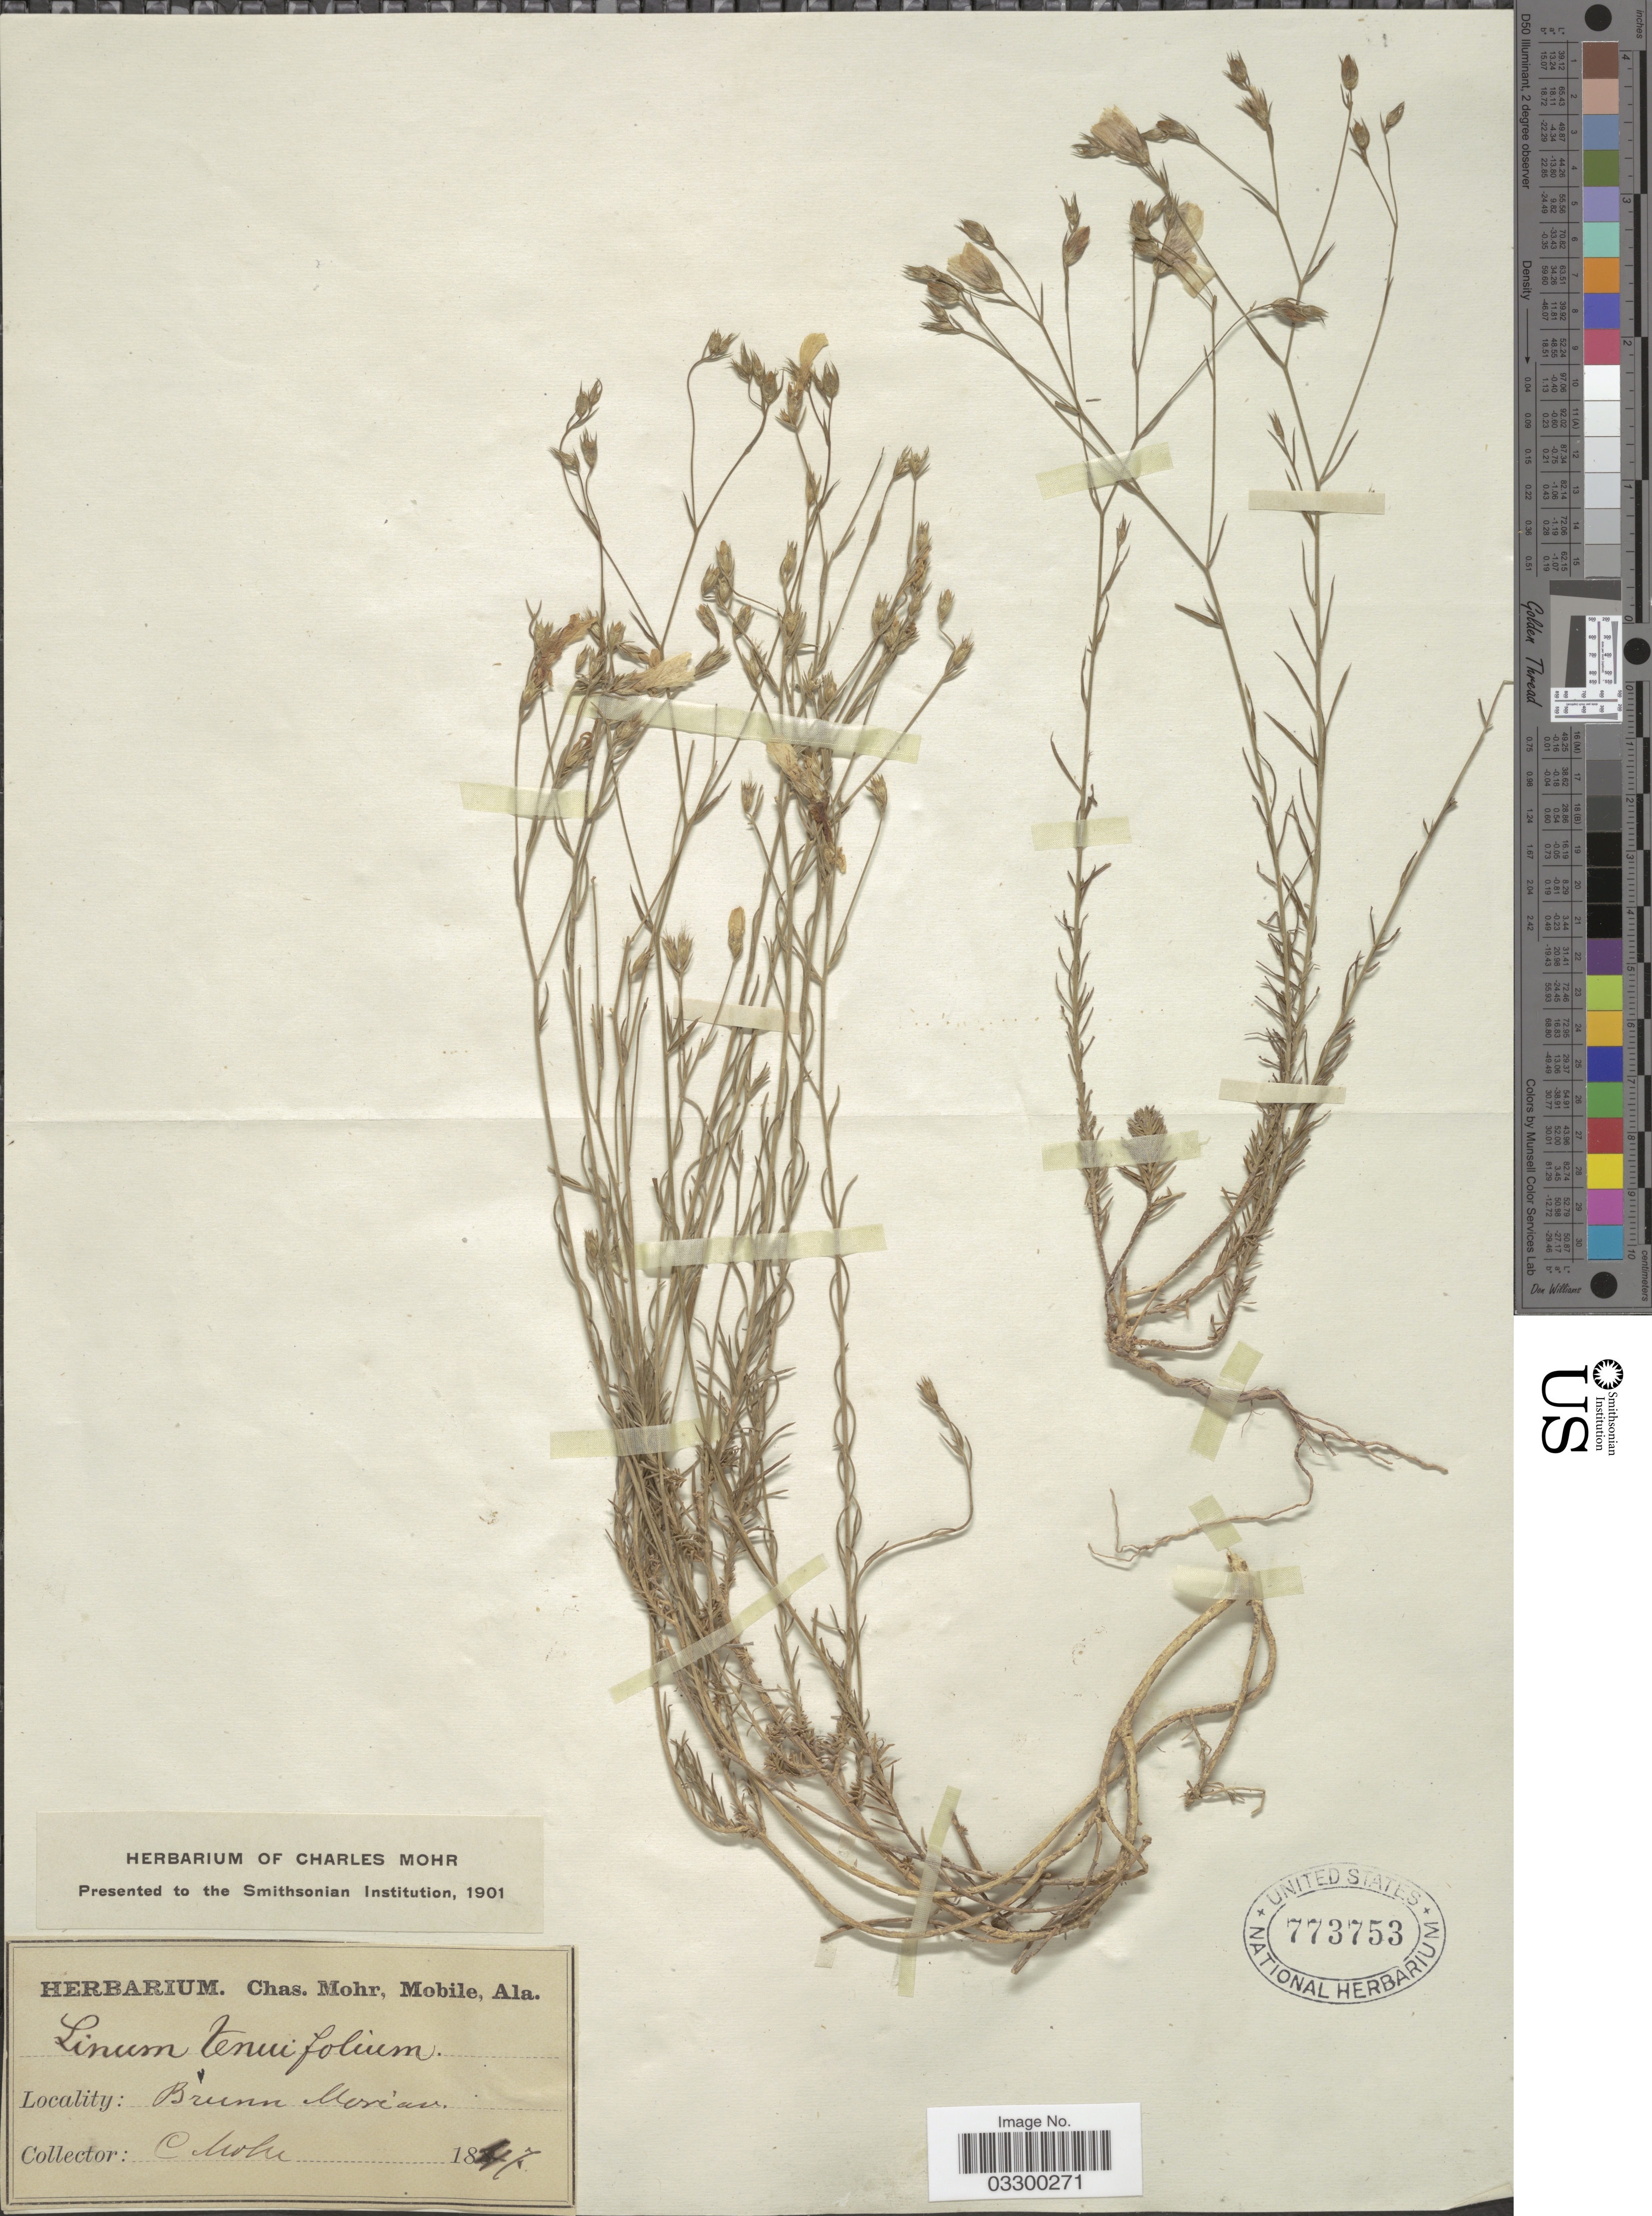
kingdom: Plantae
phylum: Tracheophyta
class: Magnoliopsida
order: Malpighiales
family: Linaceae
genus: Linum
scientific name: Linum tenuifolium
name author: L.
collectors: C. T. Mohr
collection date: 1847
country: Czechia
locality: Brunn Morian. [interpreted]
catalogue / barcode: US 773753